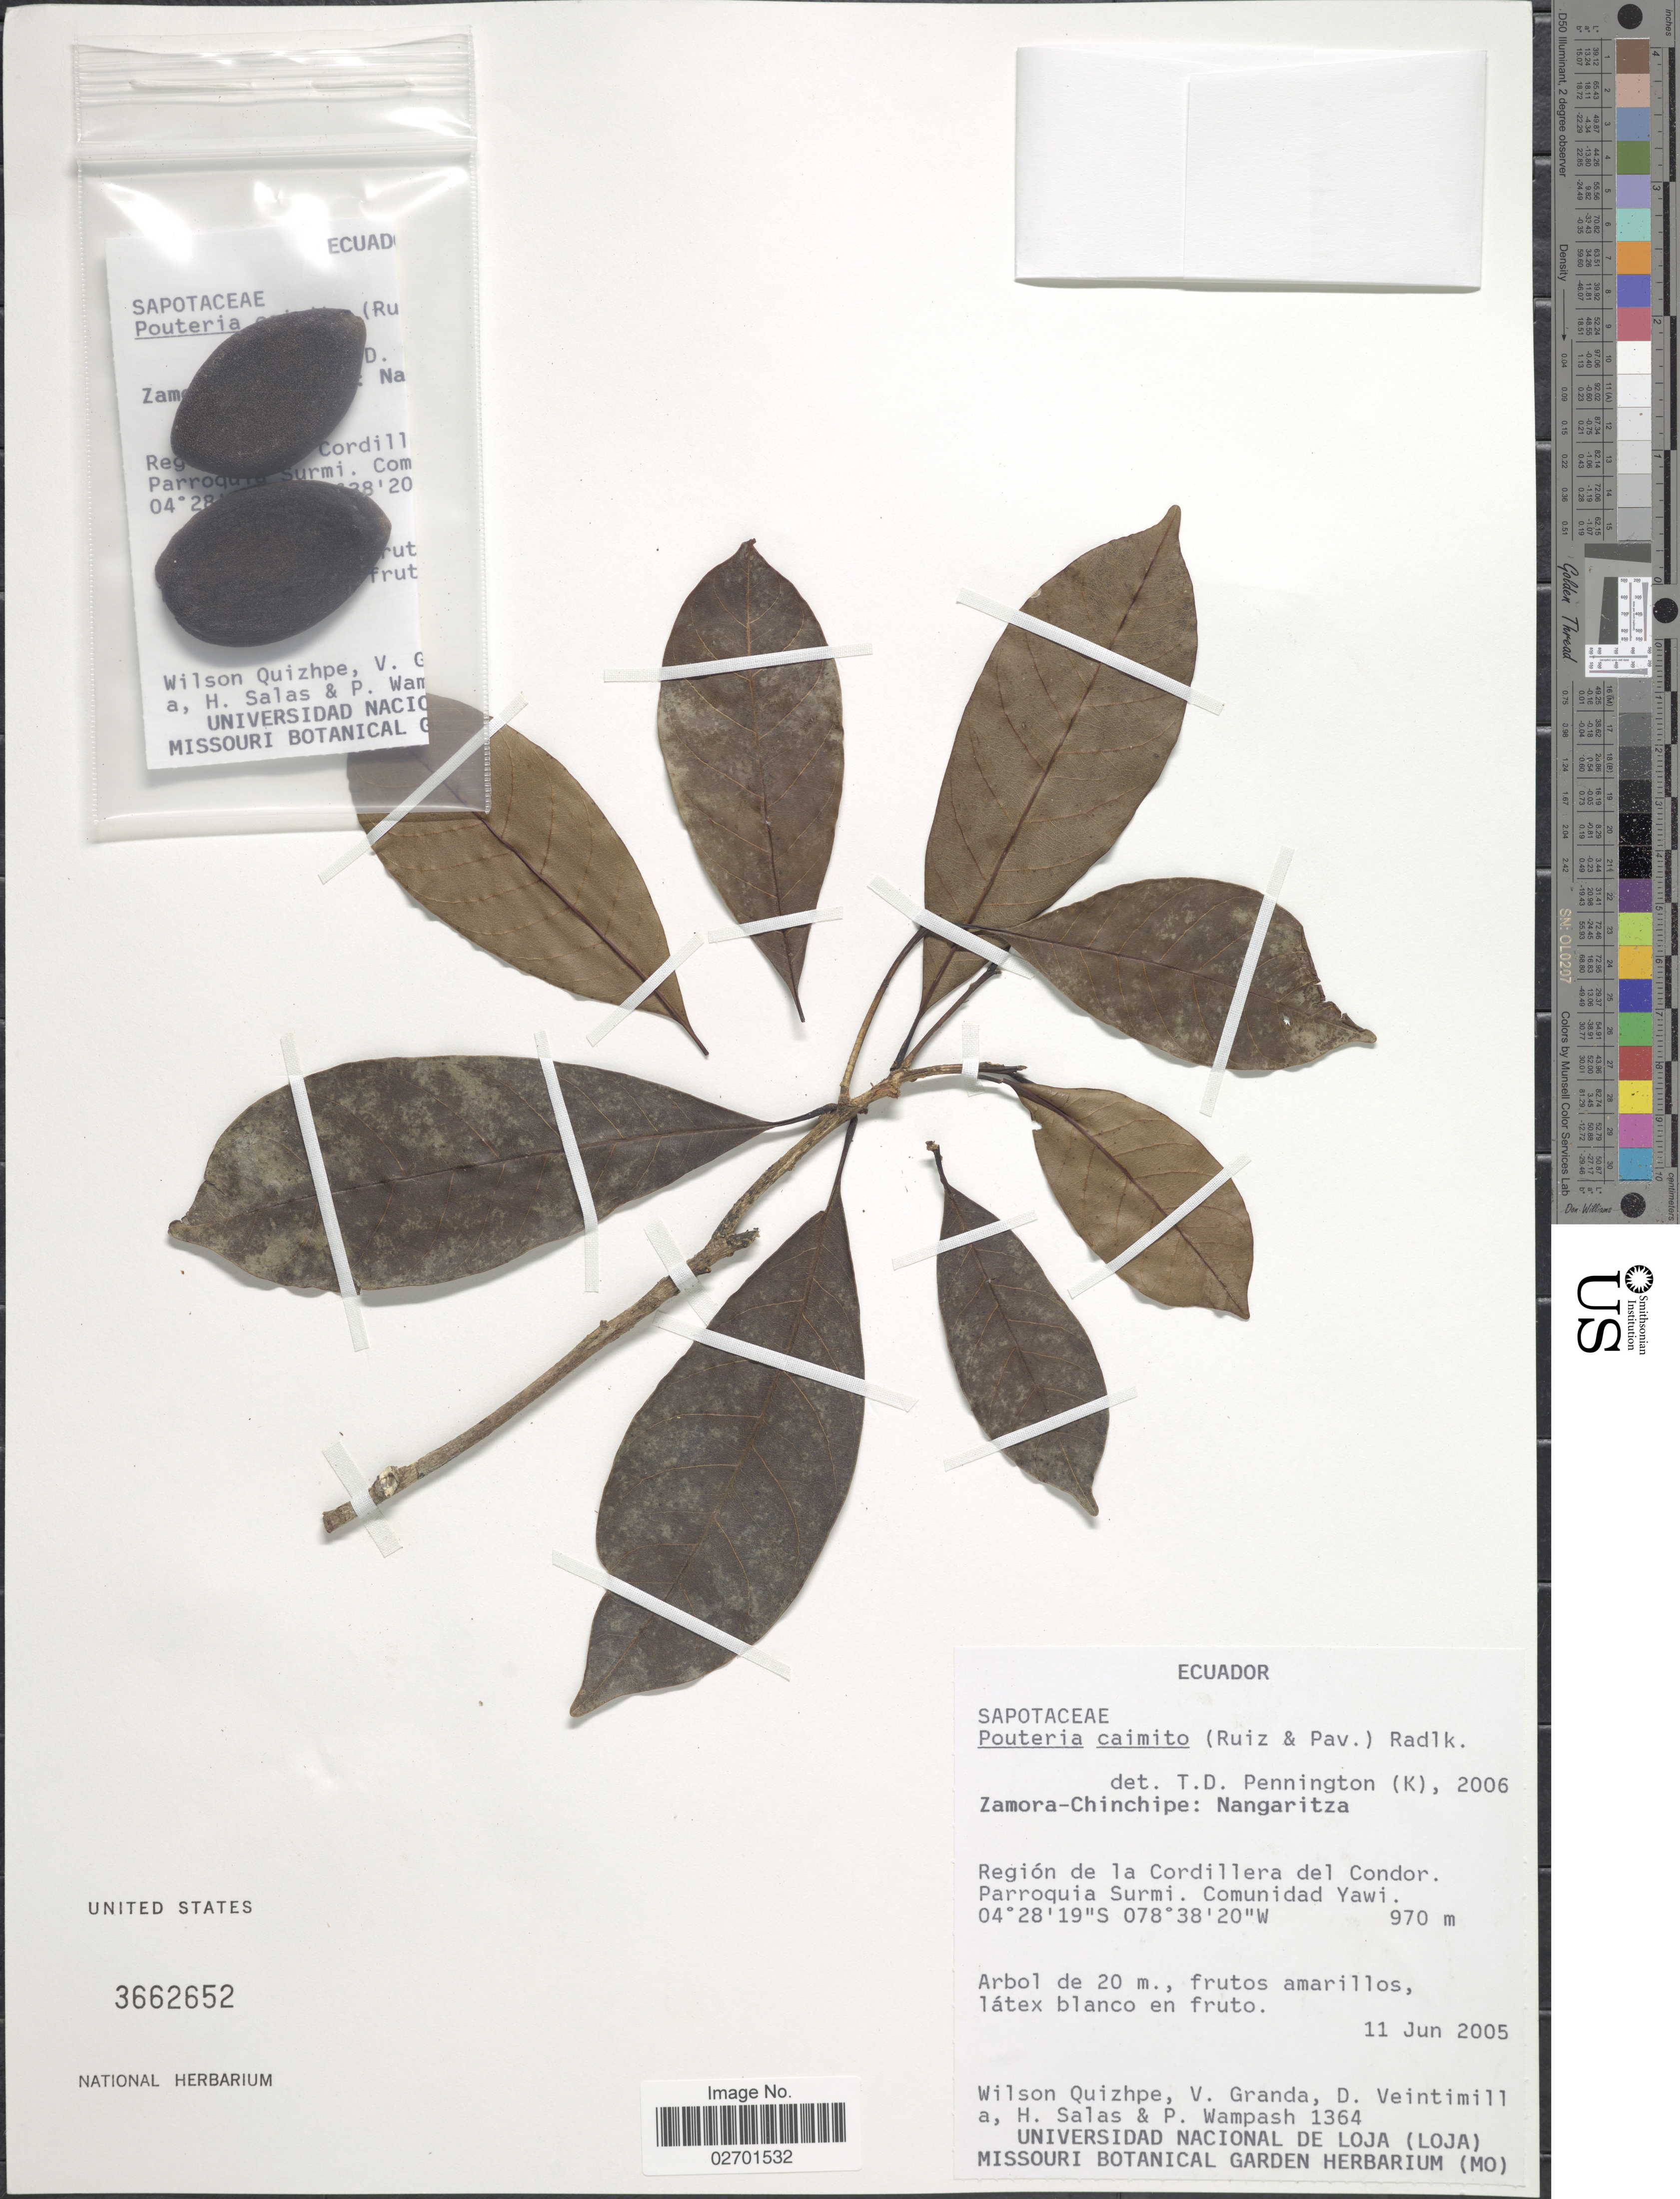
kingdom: Plantae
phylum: Tracheophyta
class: Magnoliopsida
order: Ericales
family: Sapotaceae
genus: Pouteria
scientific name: Pouteria caimito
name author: (Ruiz & Pav.) Radlk.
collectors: W. Quizhpe, V. Granda, D. Veintimill, H. Salas & P. Wampash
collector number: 1364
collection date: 2005-06-11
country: Ecuador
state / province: Zamora-Chinchipe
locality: Nangaritza, Region de la Cordillera del Condor, Parroquia Surmi, Comunidad Yawi.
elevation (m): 970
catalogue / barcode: US 3662652